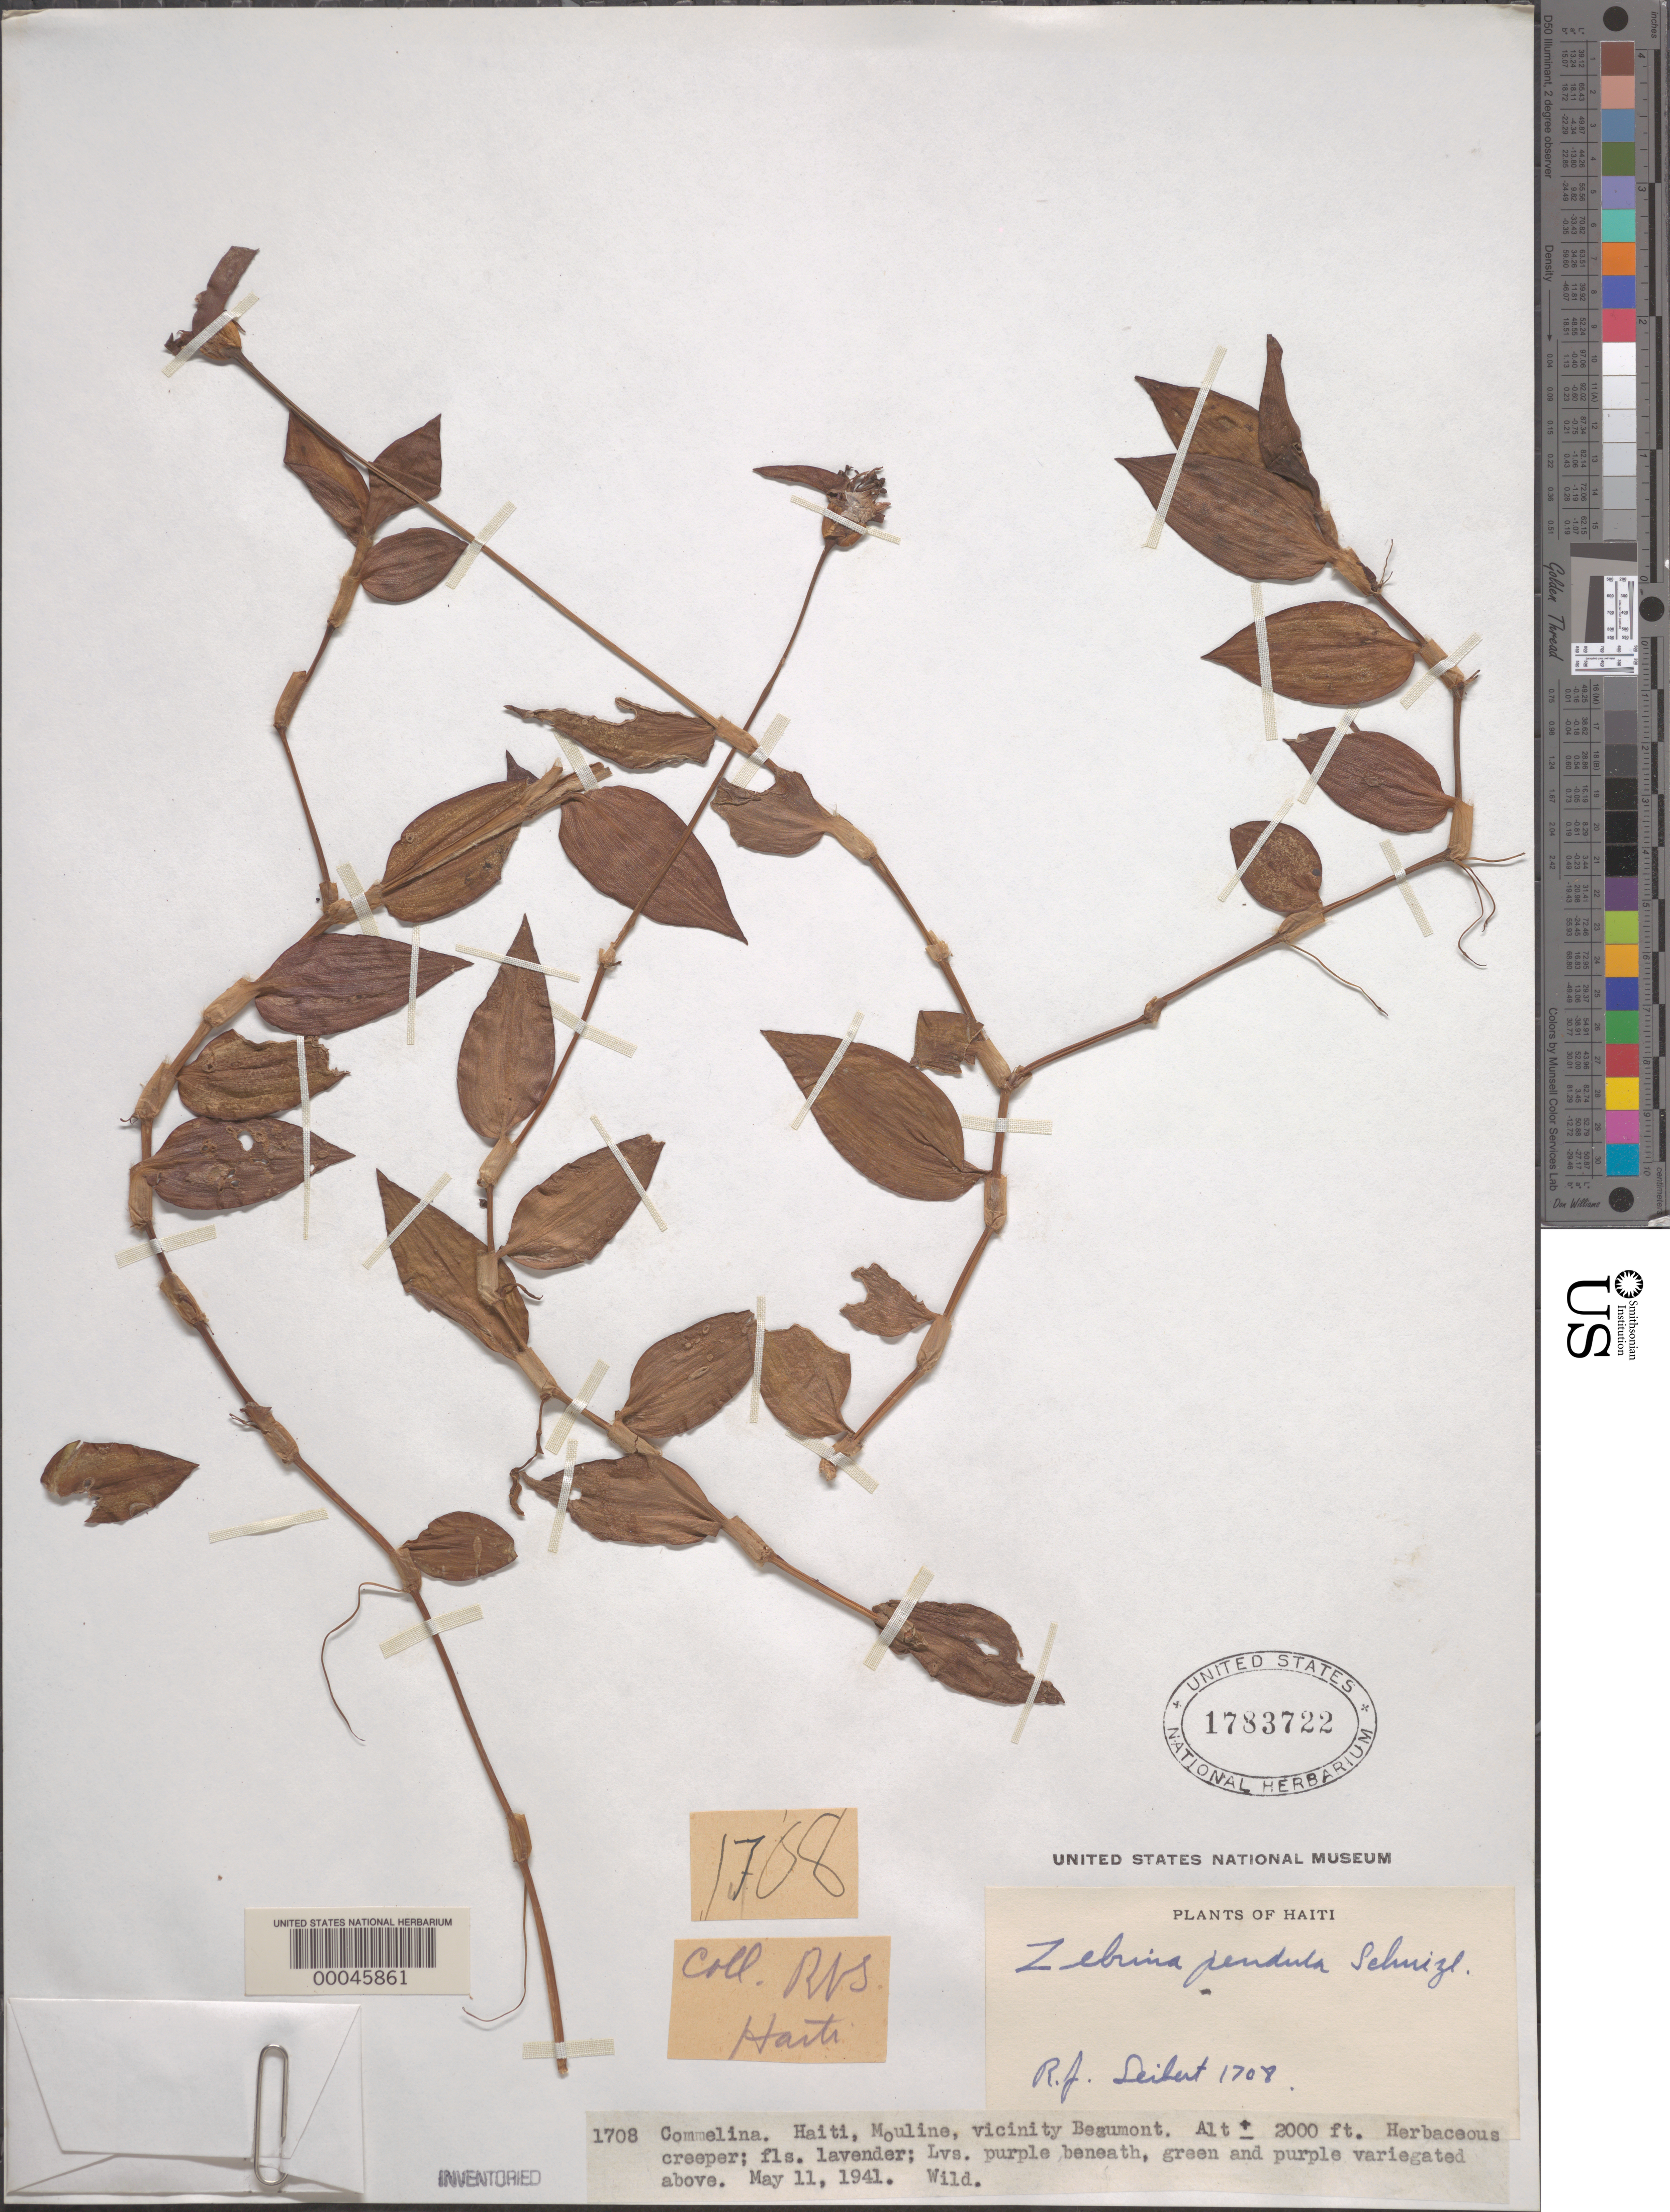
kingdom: Plantae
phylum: Tracheophyta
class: Liliopsida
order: Commelinales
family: Commelinaceae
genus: Tradescantia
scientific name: Tradescantia zebrina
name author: Bosse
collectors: R. J. Seibert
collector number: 1708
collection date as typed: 11 May 1941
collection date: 1941-05-11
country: Haiti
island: Hispaniola Island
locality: Mouline, near beaumont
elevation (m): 610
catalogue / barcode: US 1783722